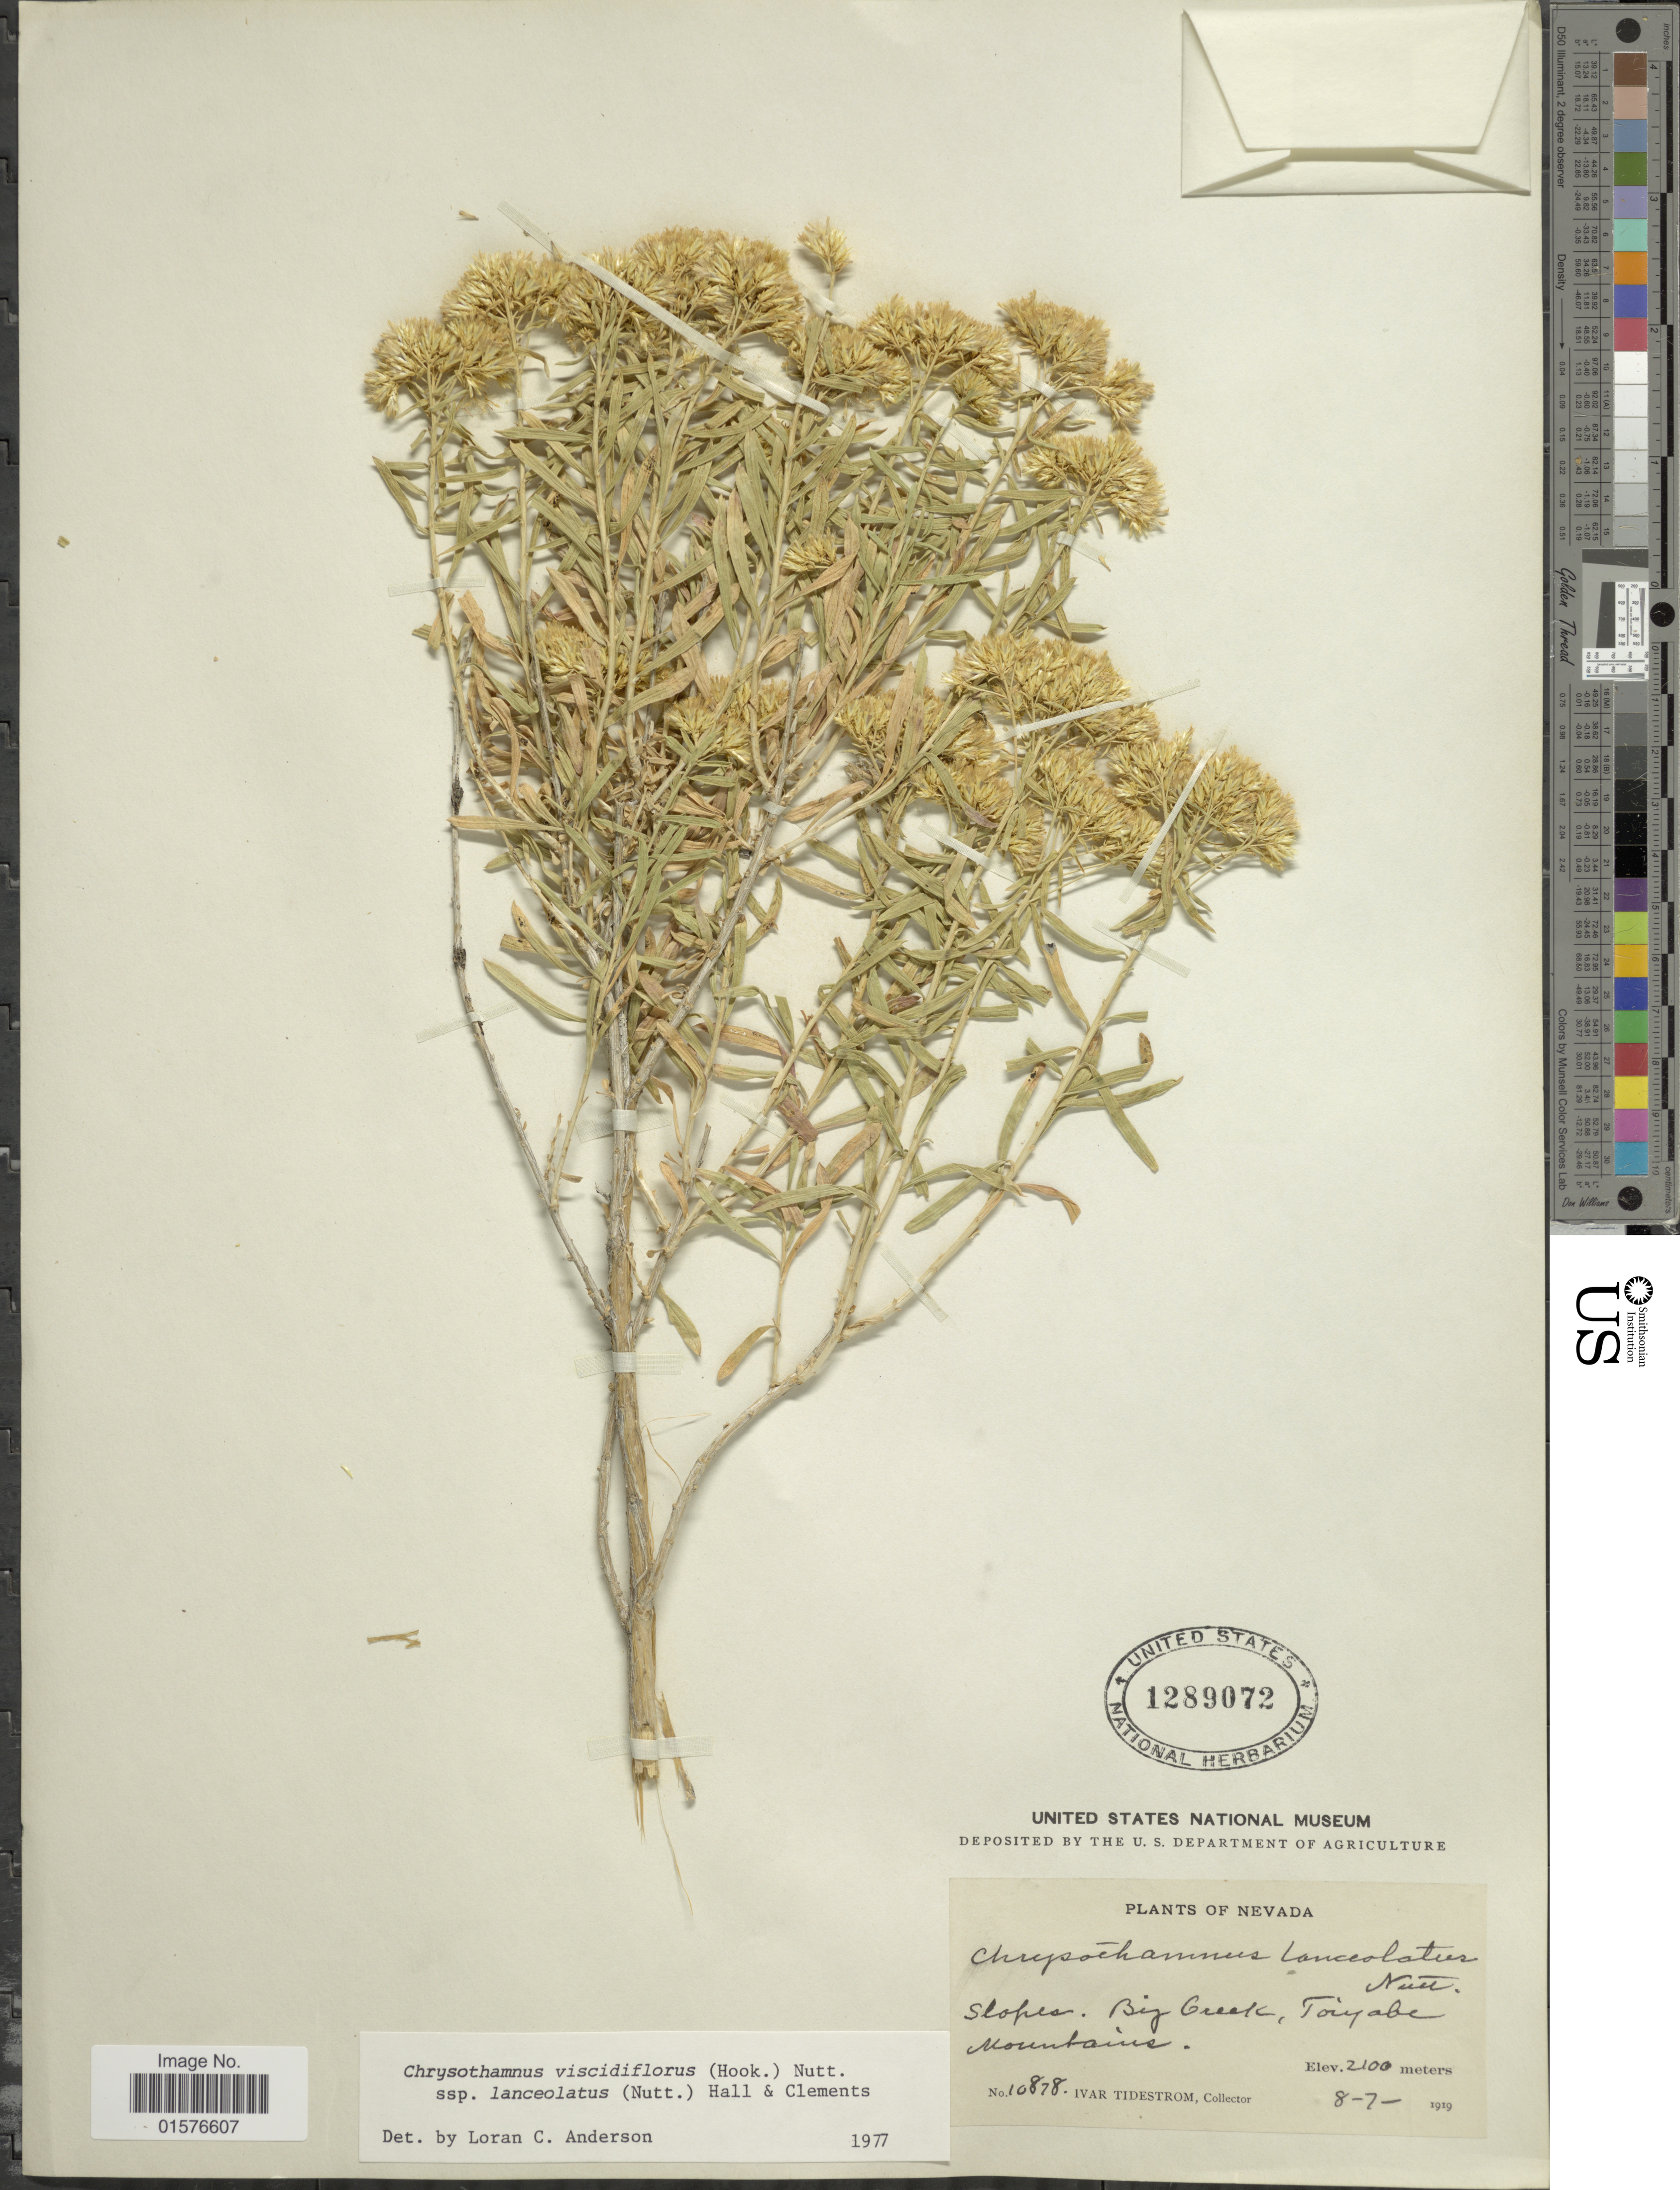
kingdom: Plantae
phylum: Tracheophyta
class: Magnoliopsida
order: Asterales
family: Asteraceae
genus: Chrysothamnus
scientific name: Chrysothamnus viscidiflorus subsp. lanceolatus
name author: (Nutt.) H.M. Hall & Clem.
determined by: Urbatsch, Lowell E., Curator (LSU), Louisiana State University (UNITED STATES)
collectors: I. F. Tidestrom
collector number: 10878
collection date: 1919-08-07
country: United States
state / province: Nevada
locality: Big creek, Toiyabe Mountains.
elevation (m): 2100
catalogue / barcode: US 1289072